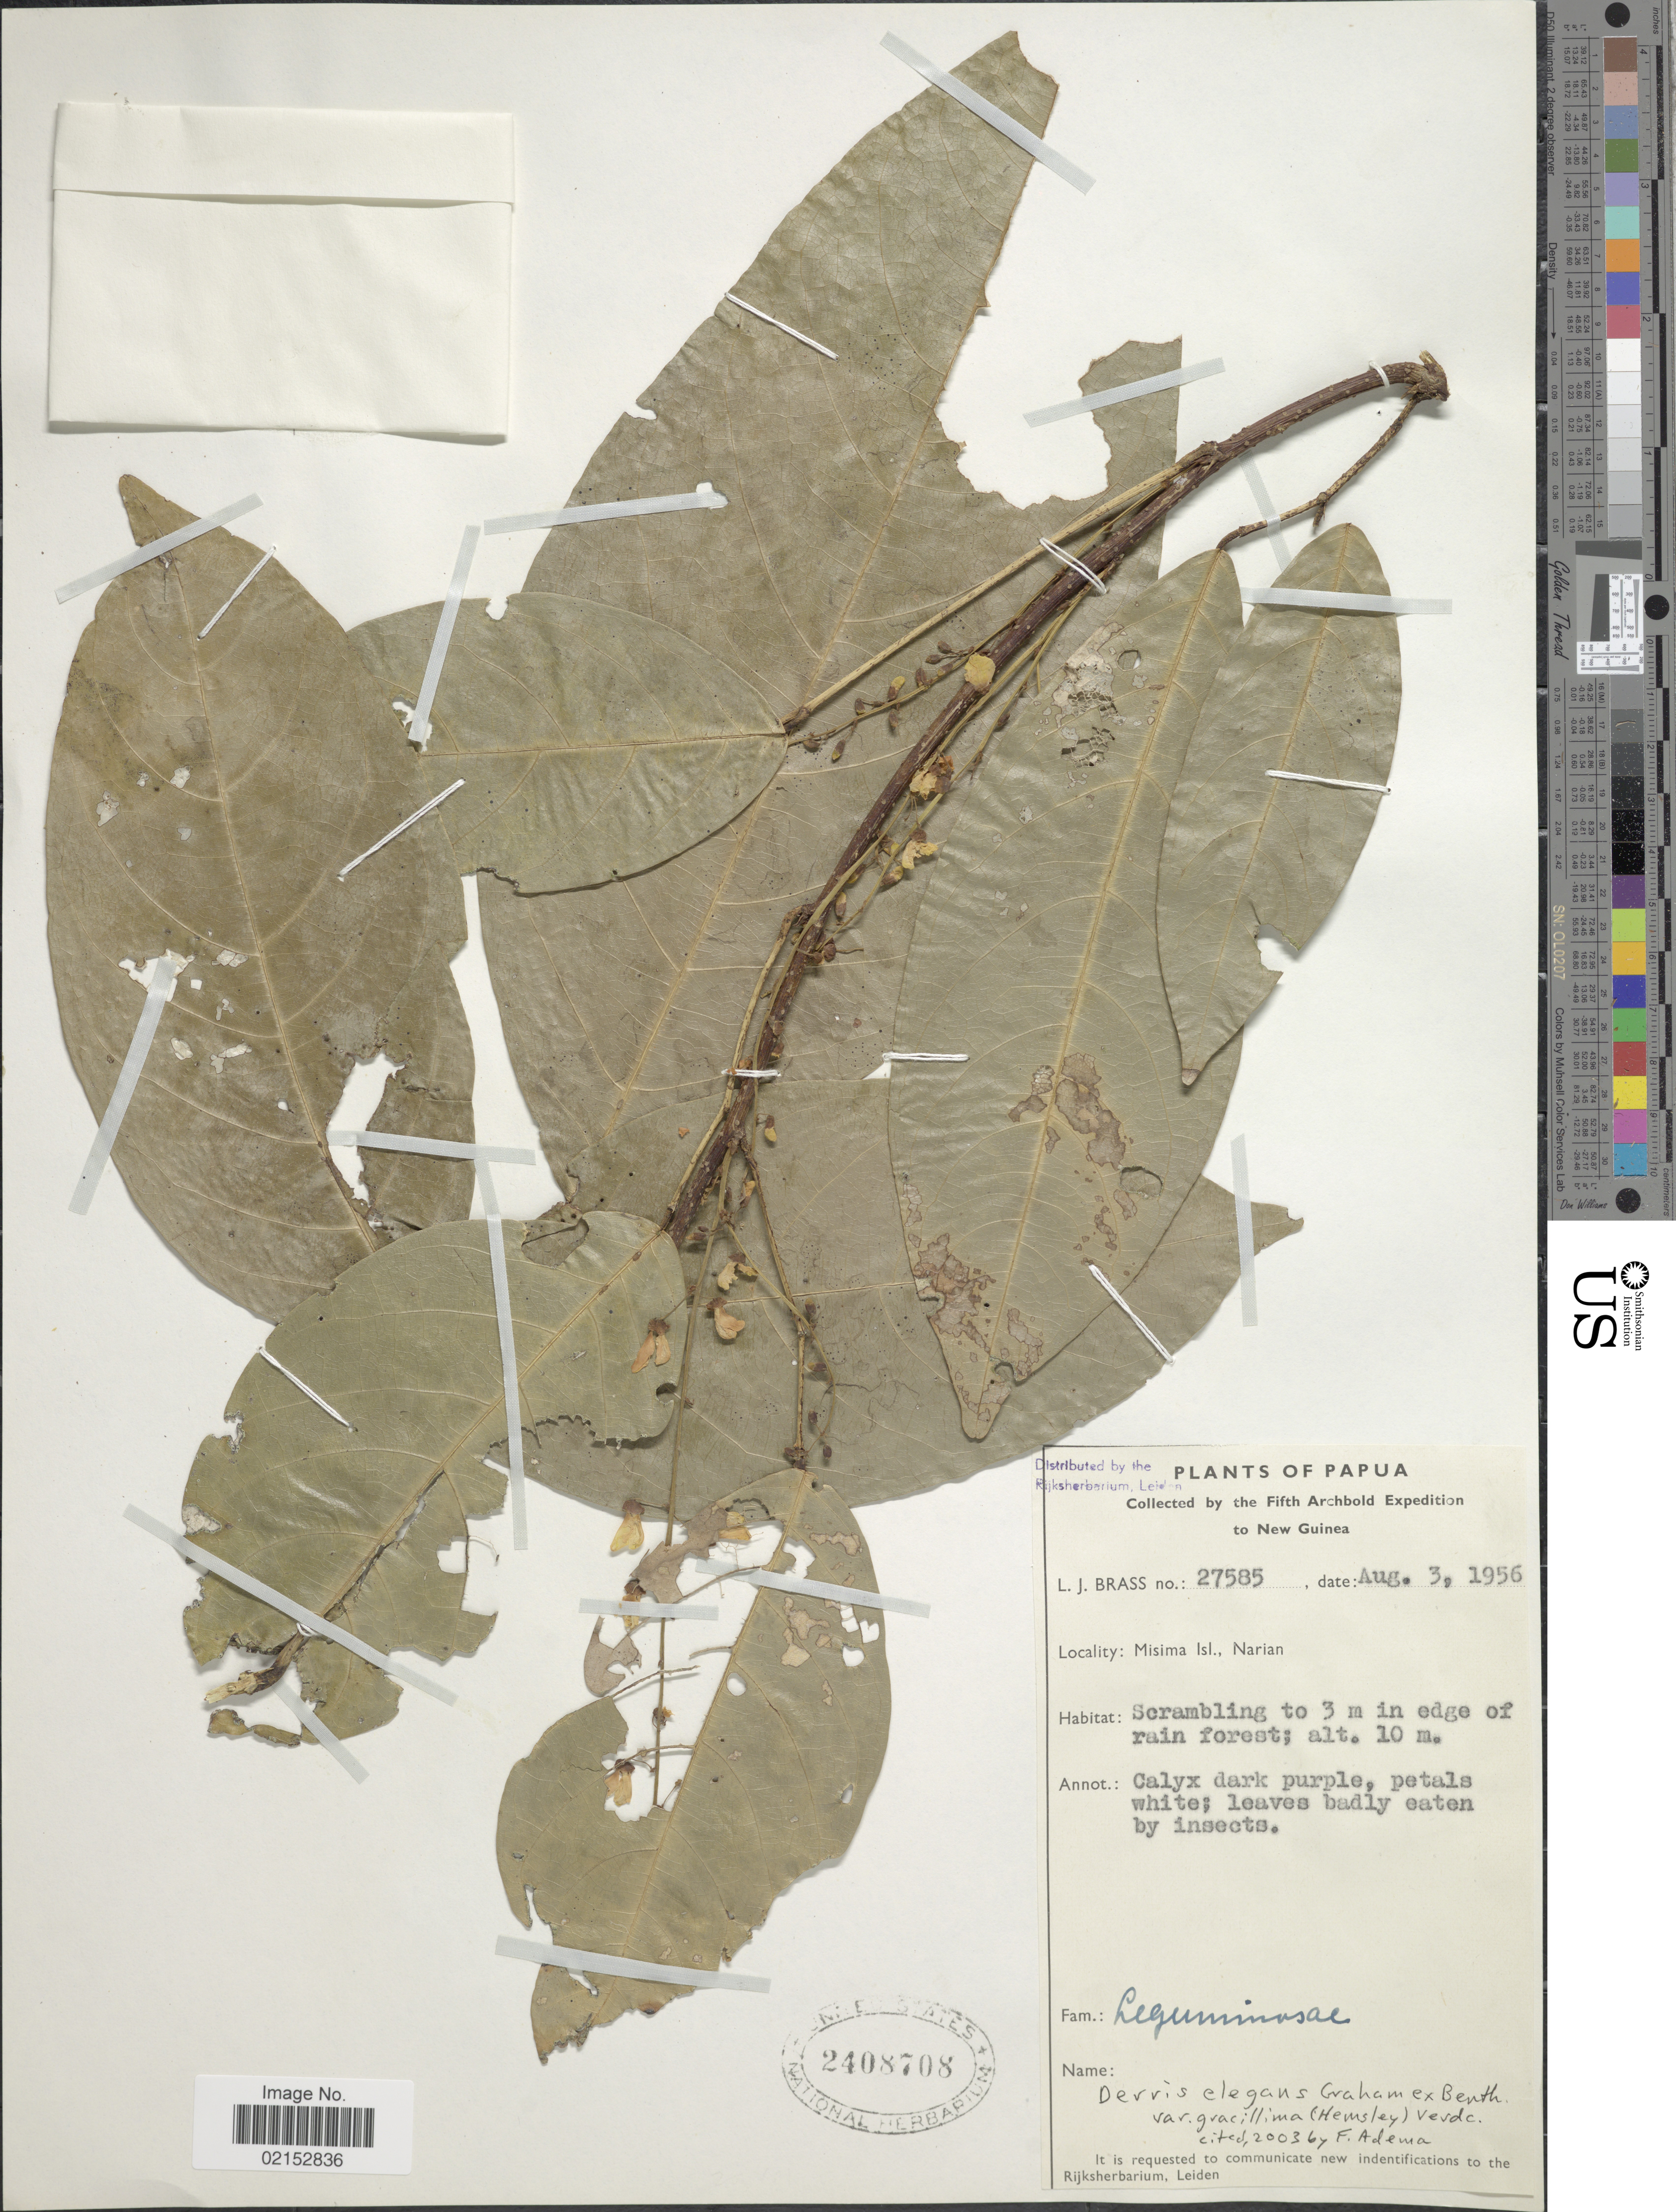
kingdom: Plantae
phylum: Tracheophyta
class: Magnoliopsida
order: Fabales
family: Fabaceae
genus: Derris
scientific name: Derris elegans var. gracillima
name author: (Hemsl.) Verdc.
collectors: L. J. Brass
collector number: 27585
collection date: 1956-08-03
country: Papua New Guinea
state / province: Milne Bay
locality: Papua, New Guinea, Misima Isl., Narian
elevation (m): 10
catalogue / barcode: US 2408708